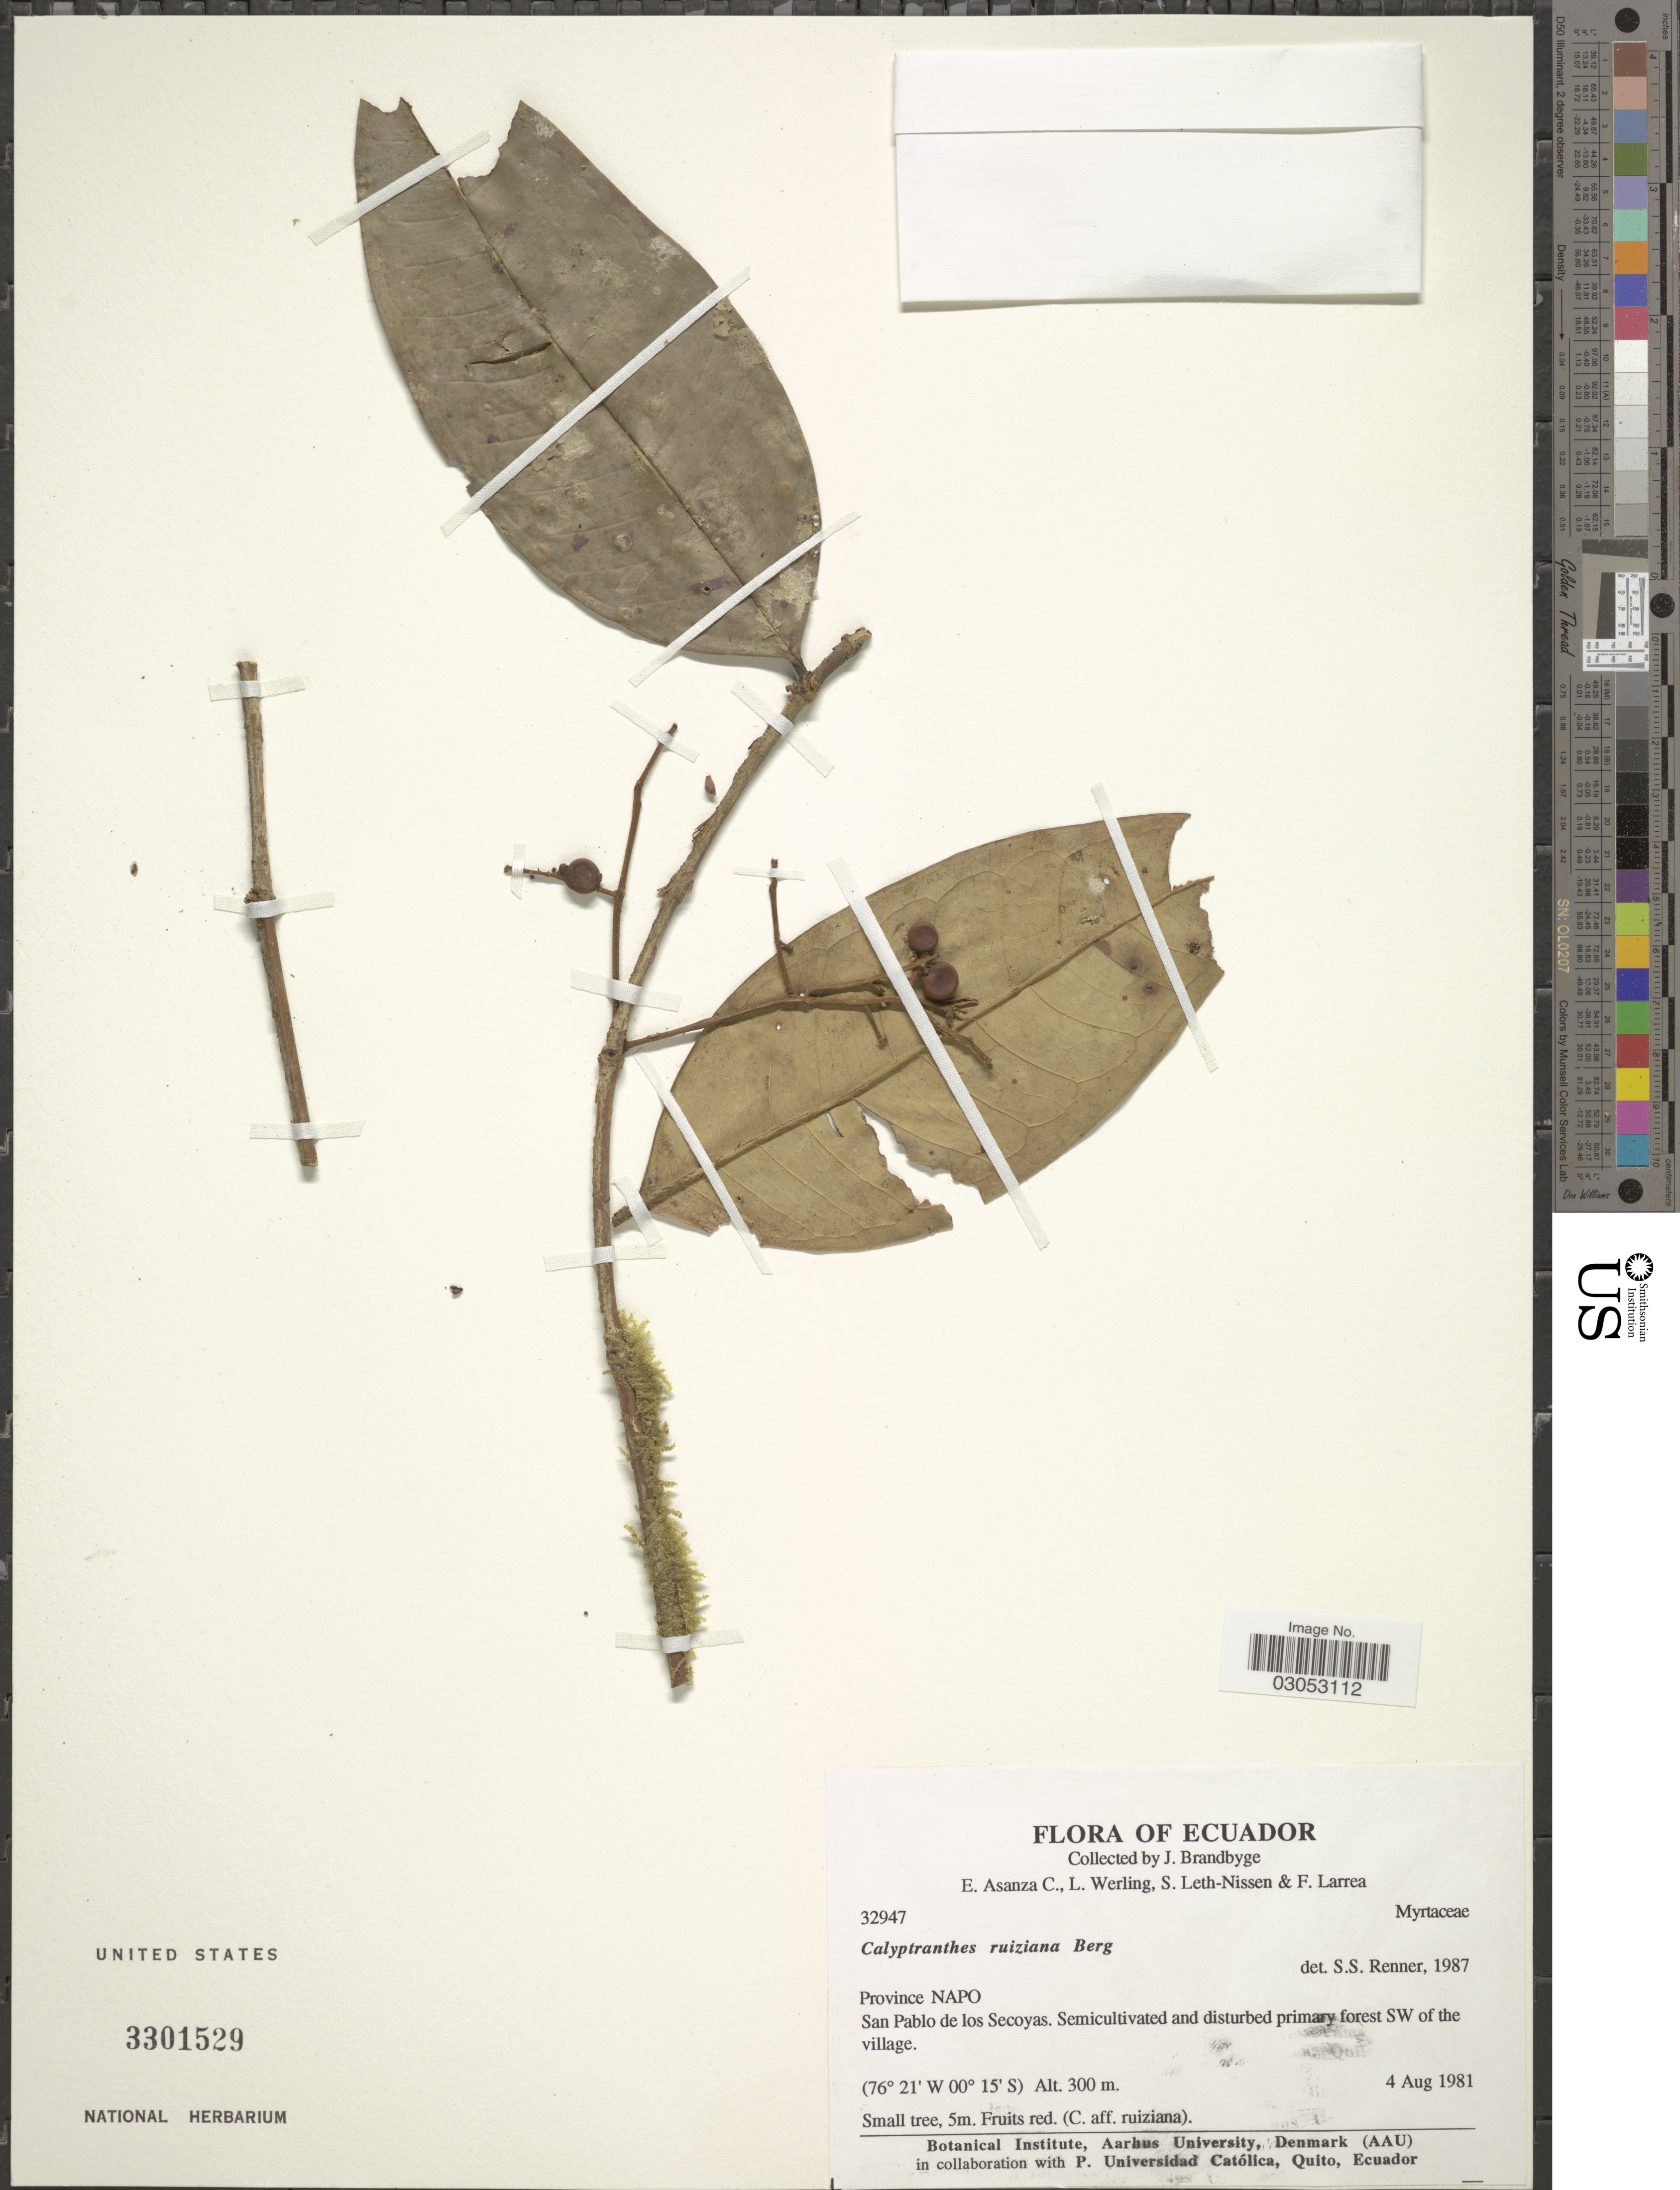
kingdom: Plantae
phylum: Tracheophyta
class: Magnoliopsida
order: Myrtales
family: Myrtaceae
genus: Myrcia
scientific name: Myrcia orientalis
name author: (B. Holst & M.L. Kawas.) G.P. Burton & E. Lucas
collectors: J. Brandbyge, E. Asanza C., L. Werling, S. Leth-Nissen & F. Larrea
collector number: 32947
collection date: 1981-08-04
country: Ecuador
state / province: Napo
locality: San Pablo de los Secoyas. Semicultivated and disturbed primary forest SW of the village.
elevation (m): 300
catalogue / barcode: US 3301529